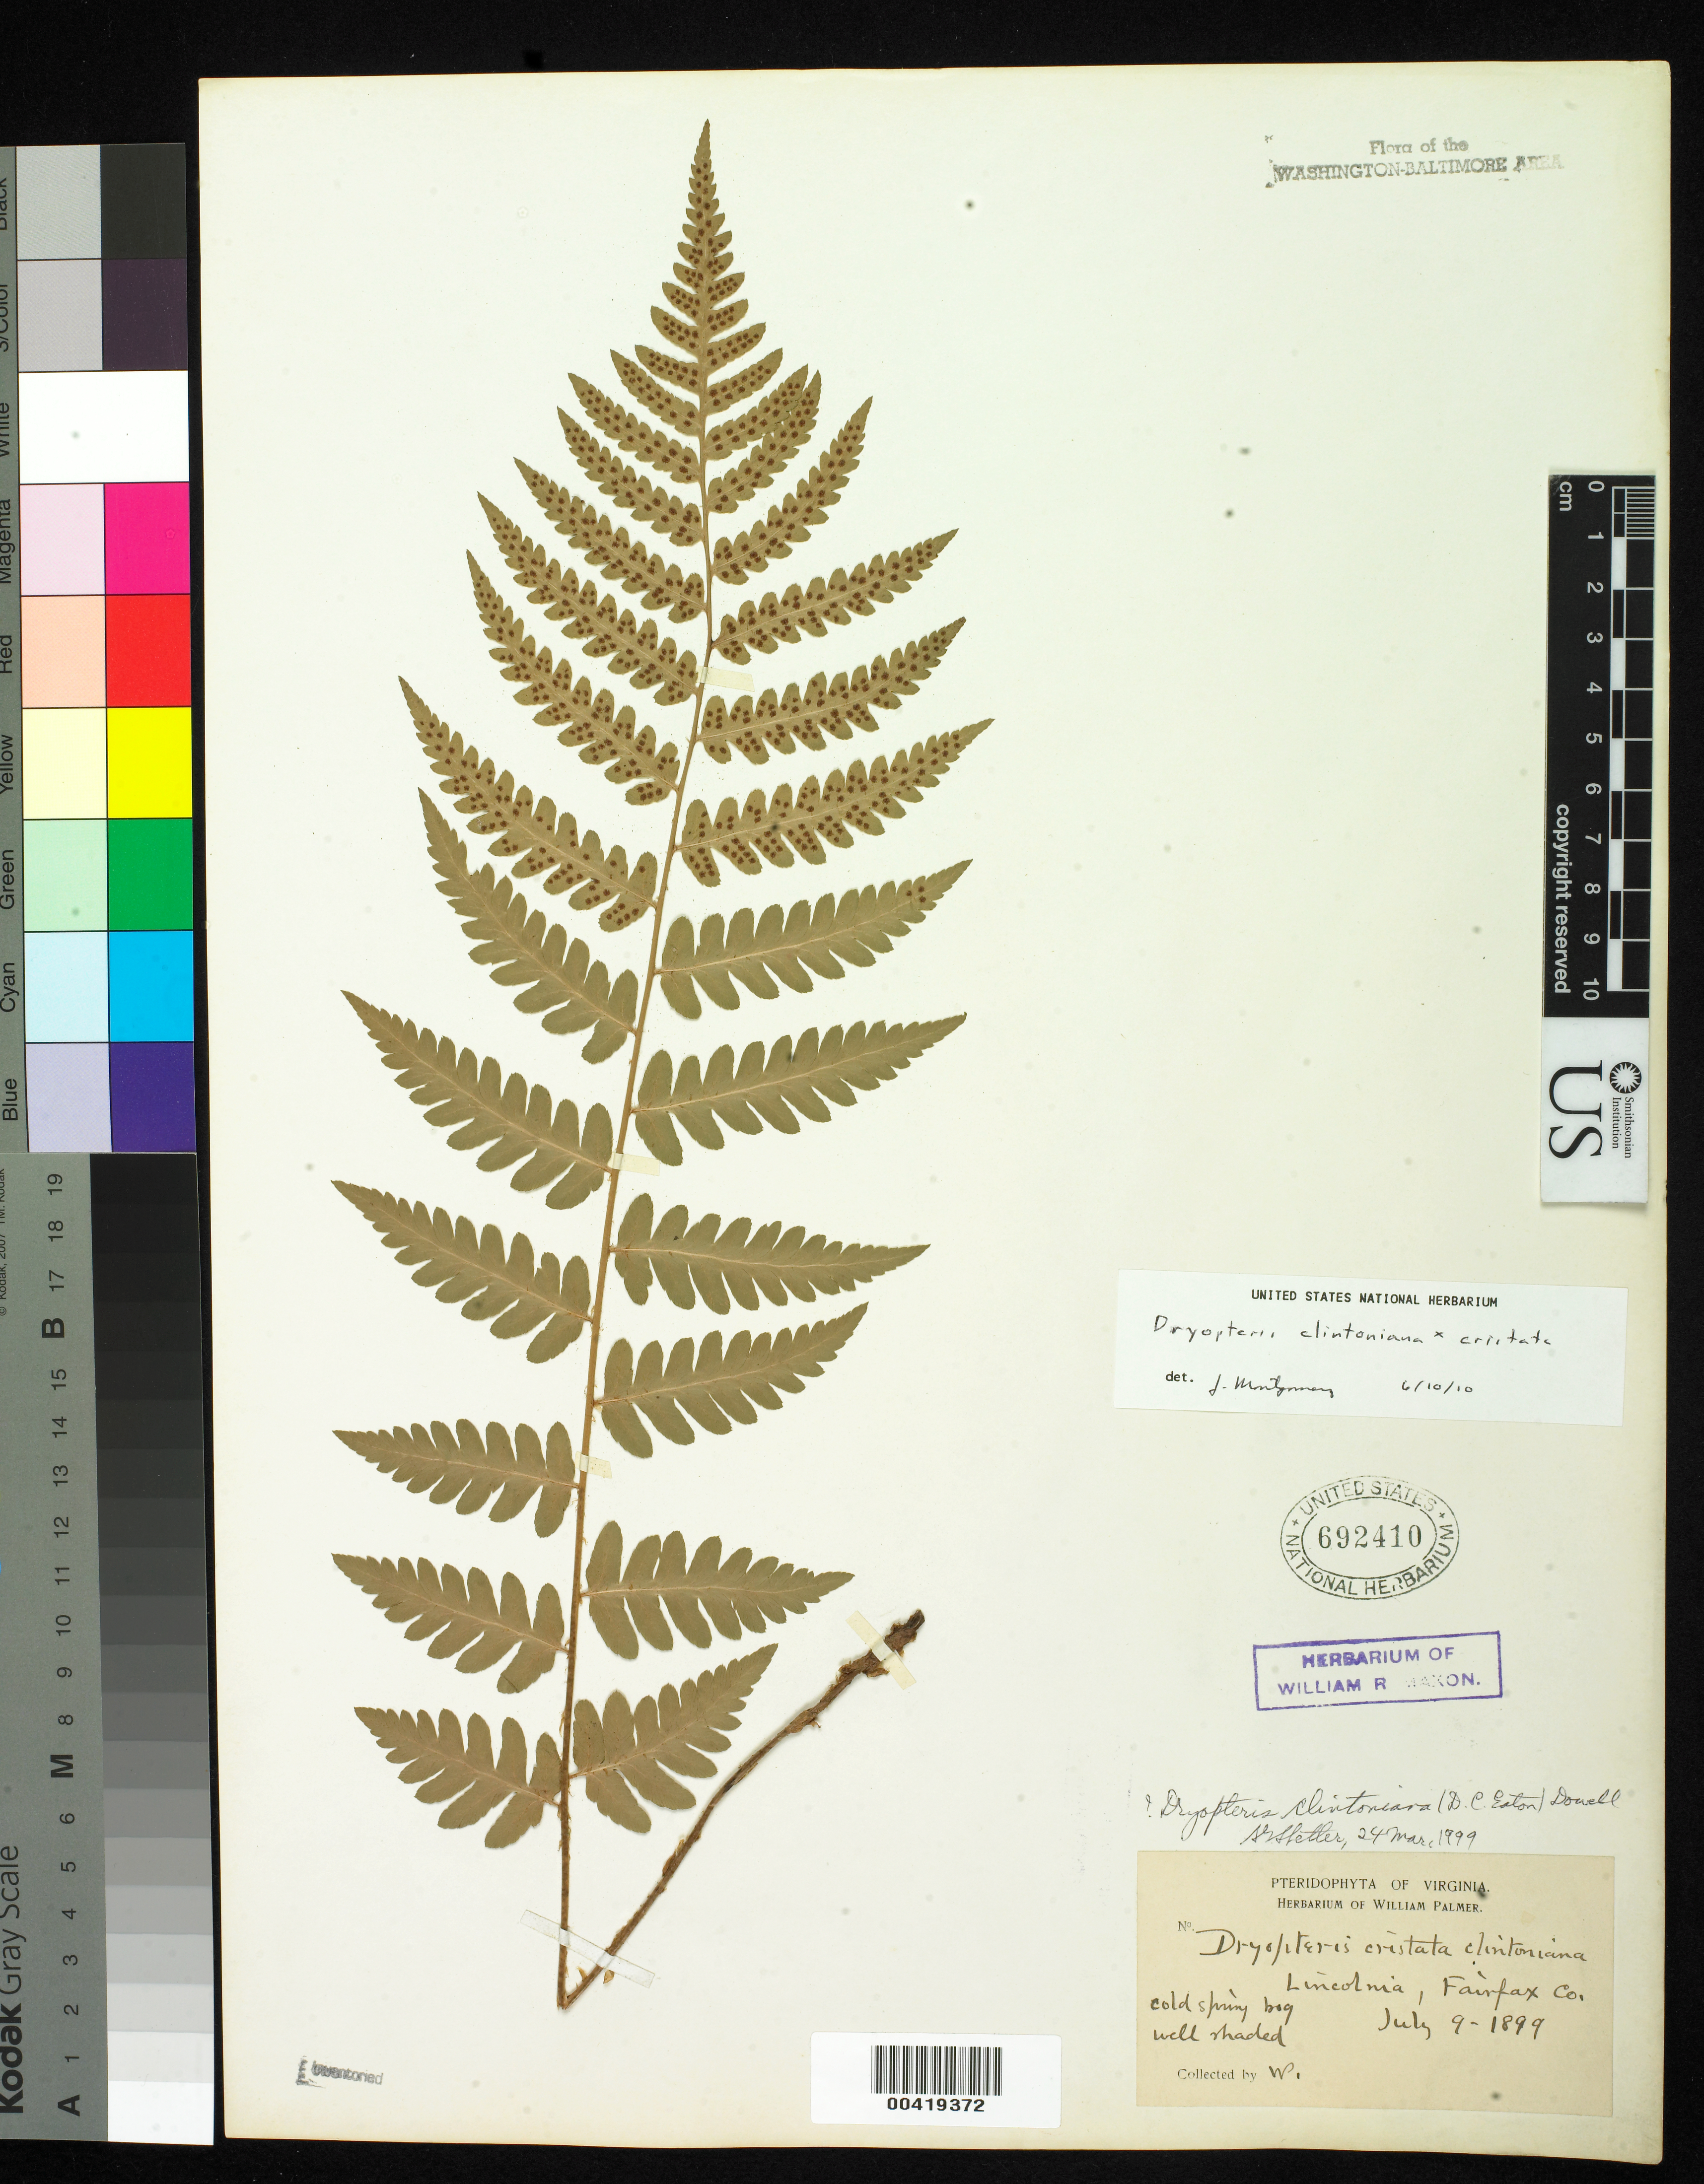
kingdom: Plantae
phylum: Tracheophyta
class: Polypodiopsida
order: Polypodiales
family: Dryopteridaceae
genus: Dryopteris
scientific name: Dryopteris clintoniana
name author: (D.C. Eaton) Dowell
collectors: W. Palmer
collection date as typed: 09 Jul 1899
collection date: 1899-07-09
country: United States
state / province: Virginia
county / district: Fairfax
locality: Lincolnia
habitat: Cold spring bog well shaded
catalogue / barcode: US 692410